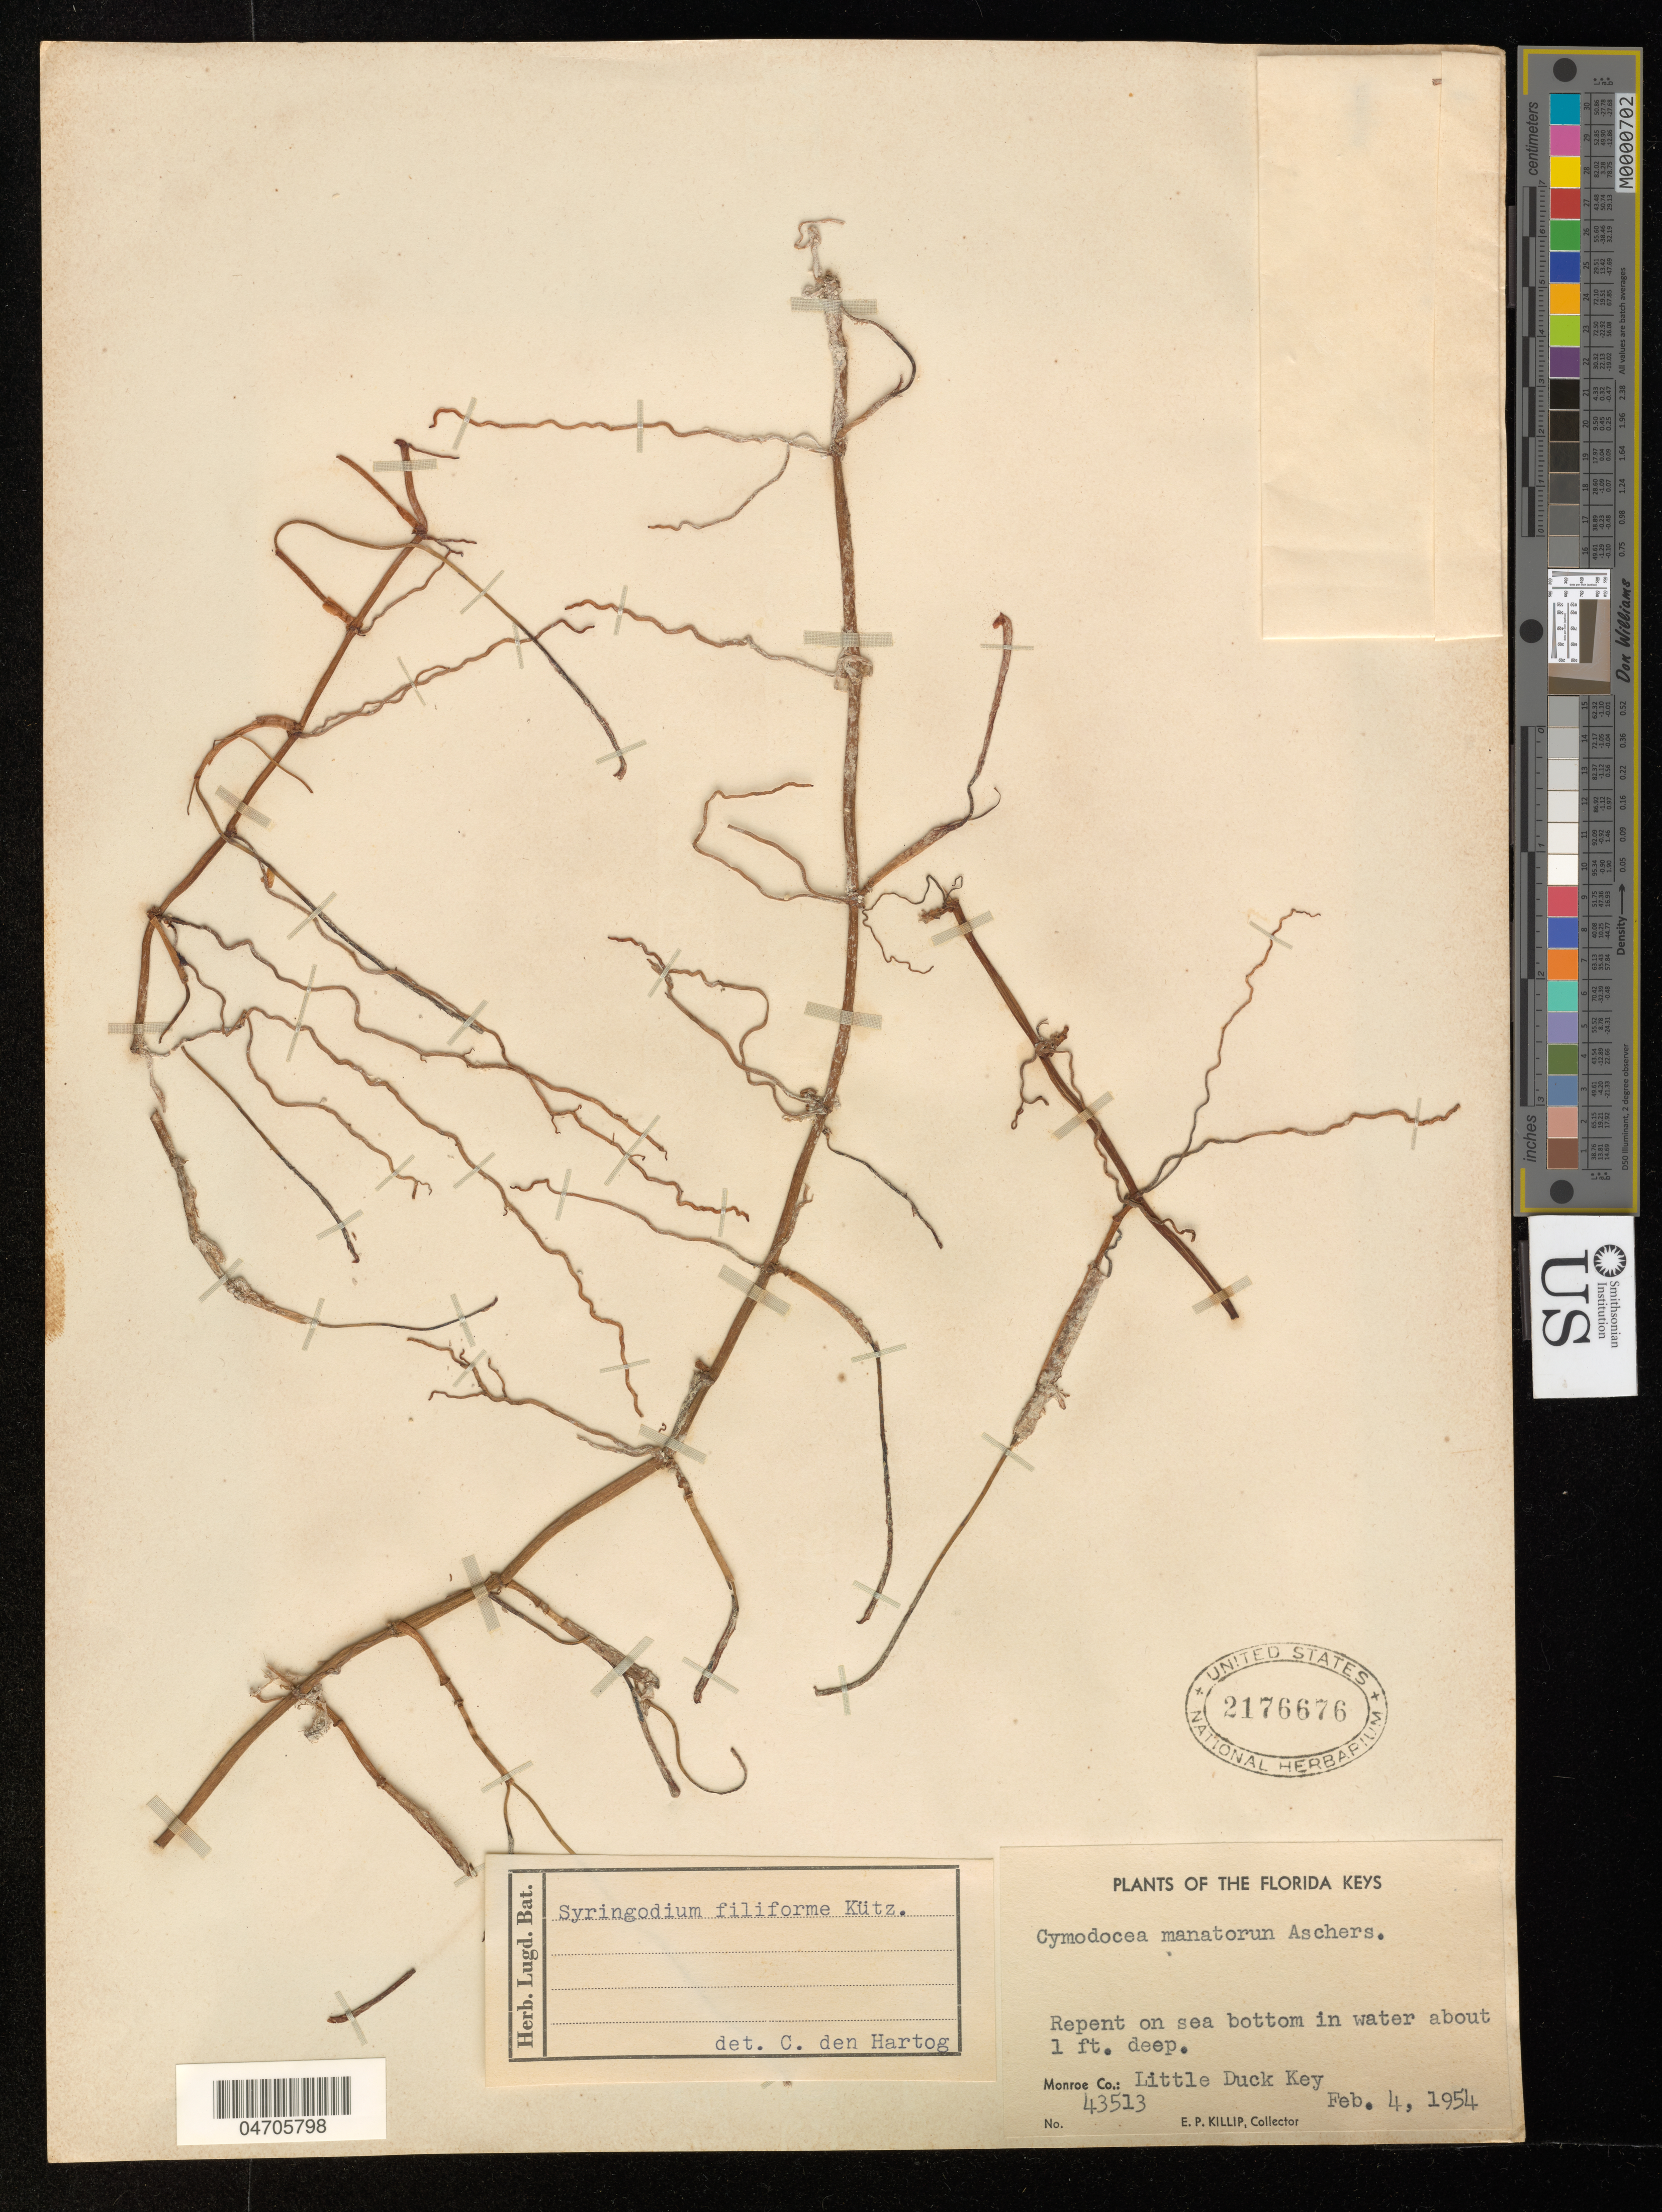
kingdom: Plantae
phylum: Tracheophyta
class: Liliopsida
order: Alismatales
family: Cymodoceaceae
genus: Syringodium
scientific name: Syringodium filiforme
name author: Kütz.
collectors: E. P. Killip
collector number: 43513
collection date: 1954-02-04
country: United States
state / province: Florida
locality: The Florida Keys. Monroe Co.: Little Duck Key.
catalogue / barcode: US 2176676